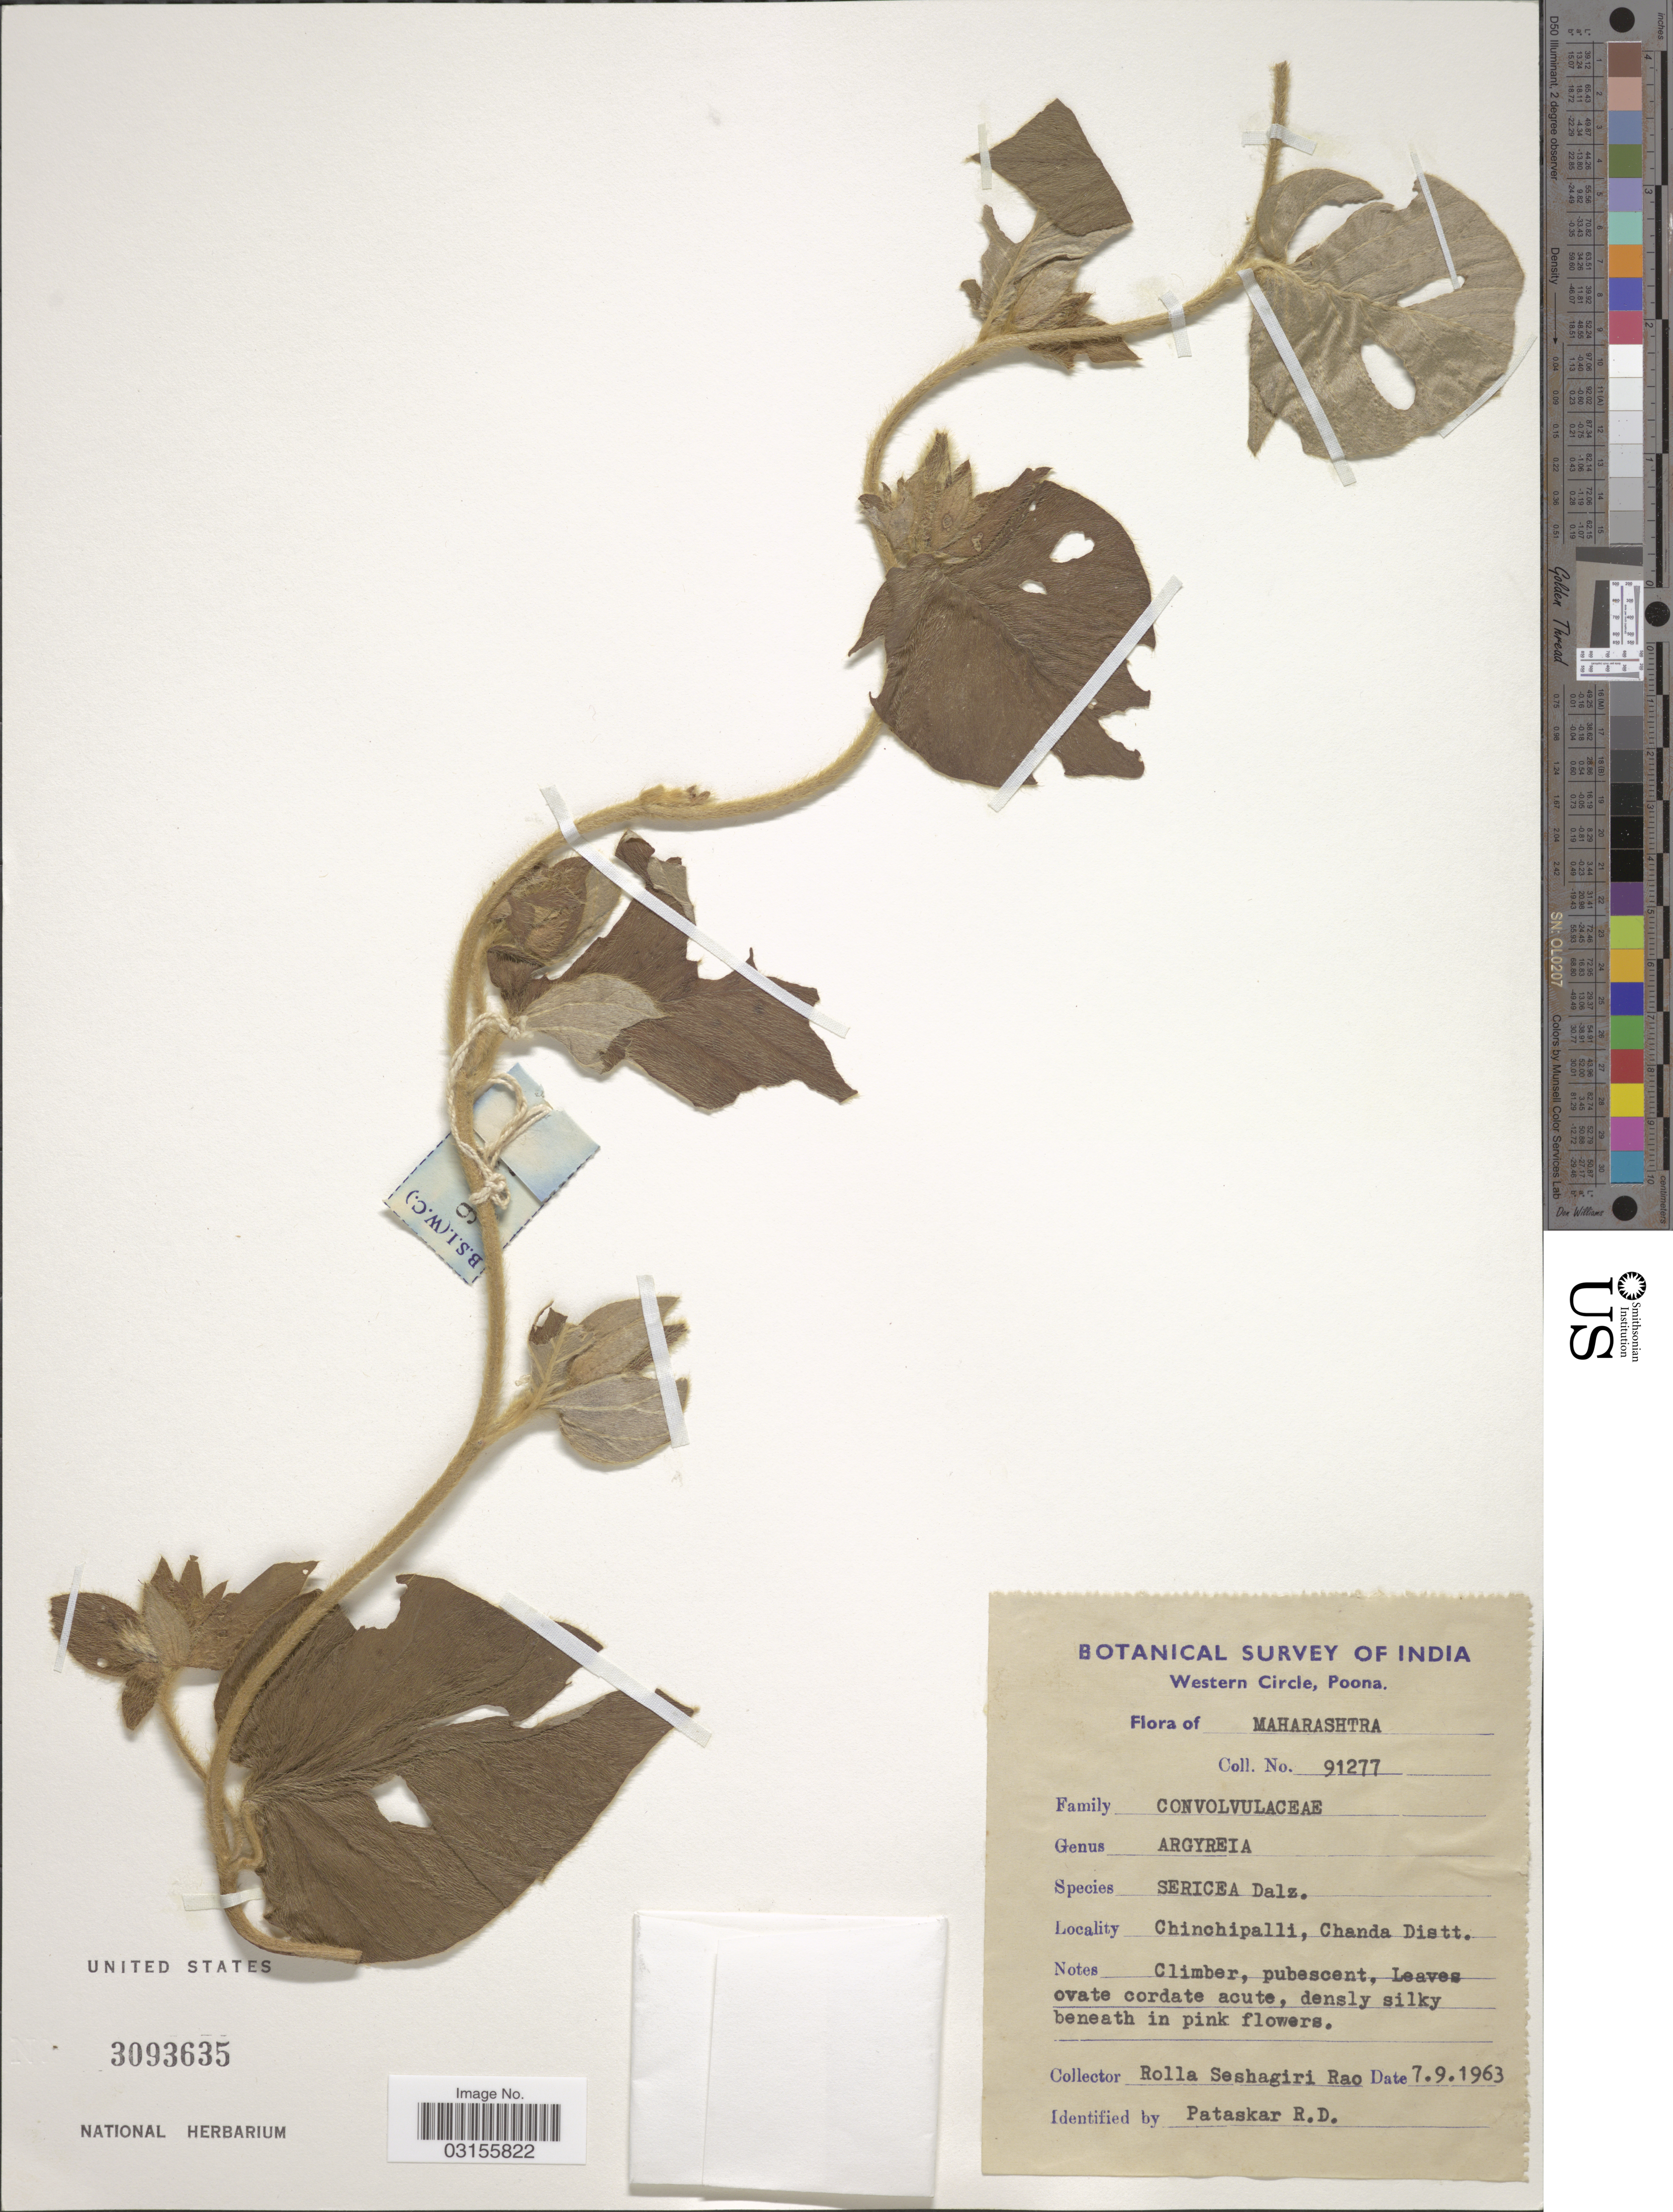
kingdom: Plantae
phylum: Tracheophyta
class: Magnoliopsida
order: Solanales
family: Convolvulaceae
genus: Argyreia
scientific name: Argyreia sericea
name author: Dalzell & A. Gibson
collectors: R. S. Rao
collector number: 91277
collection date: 1963-09-07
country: India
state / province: Maharashtra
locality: Chinchipalli, Chanda Distt.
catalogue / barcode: US 3093635